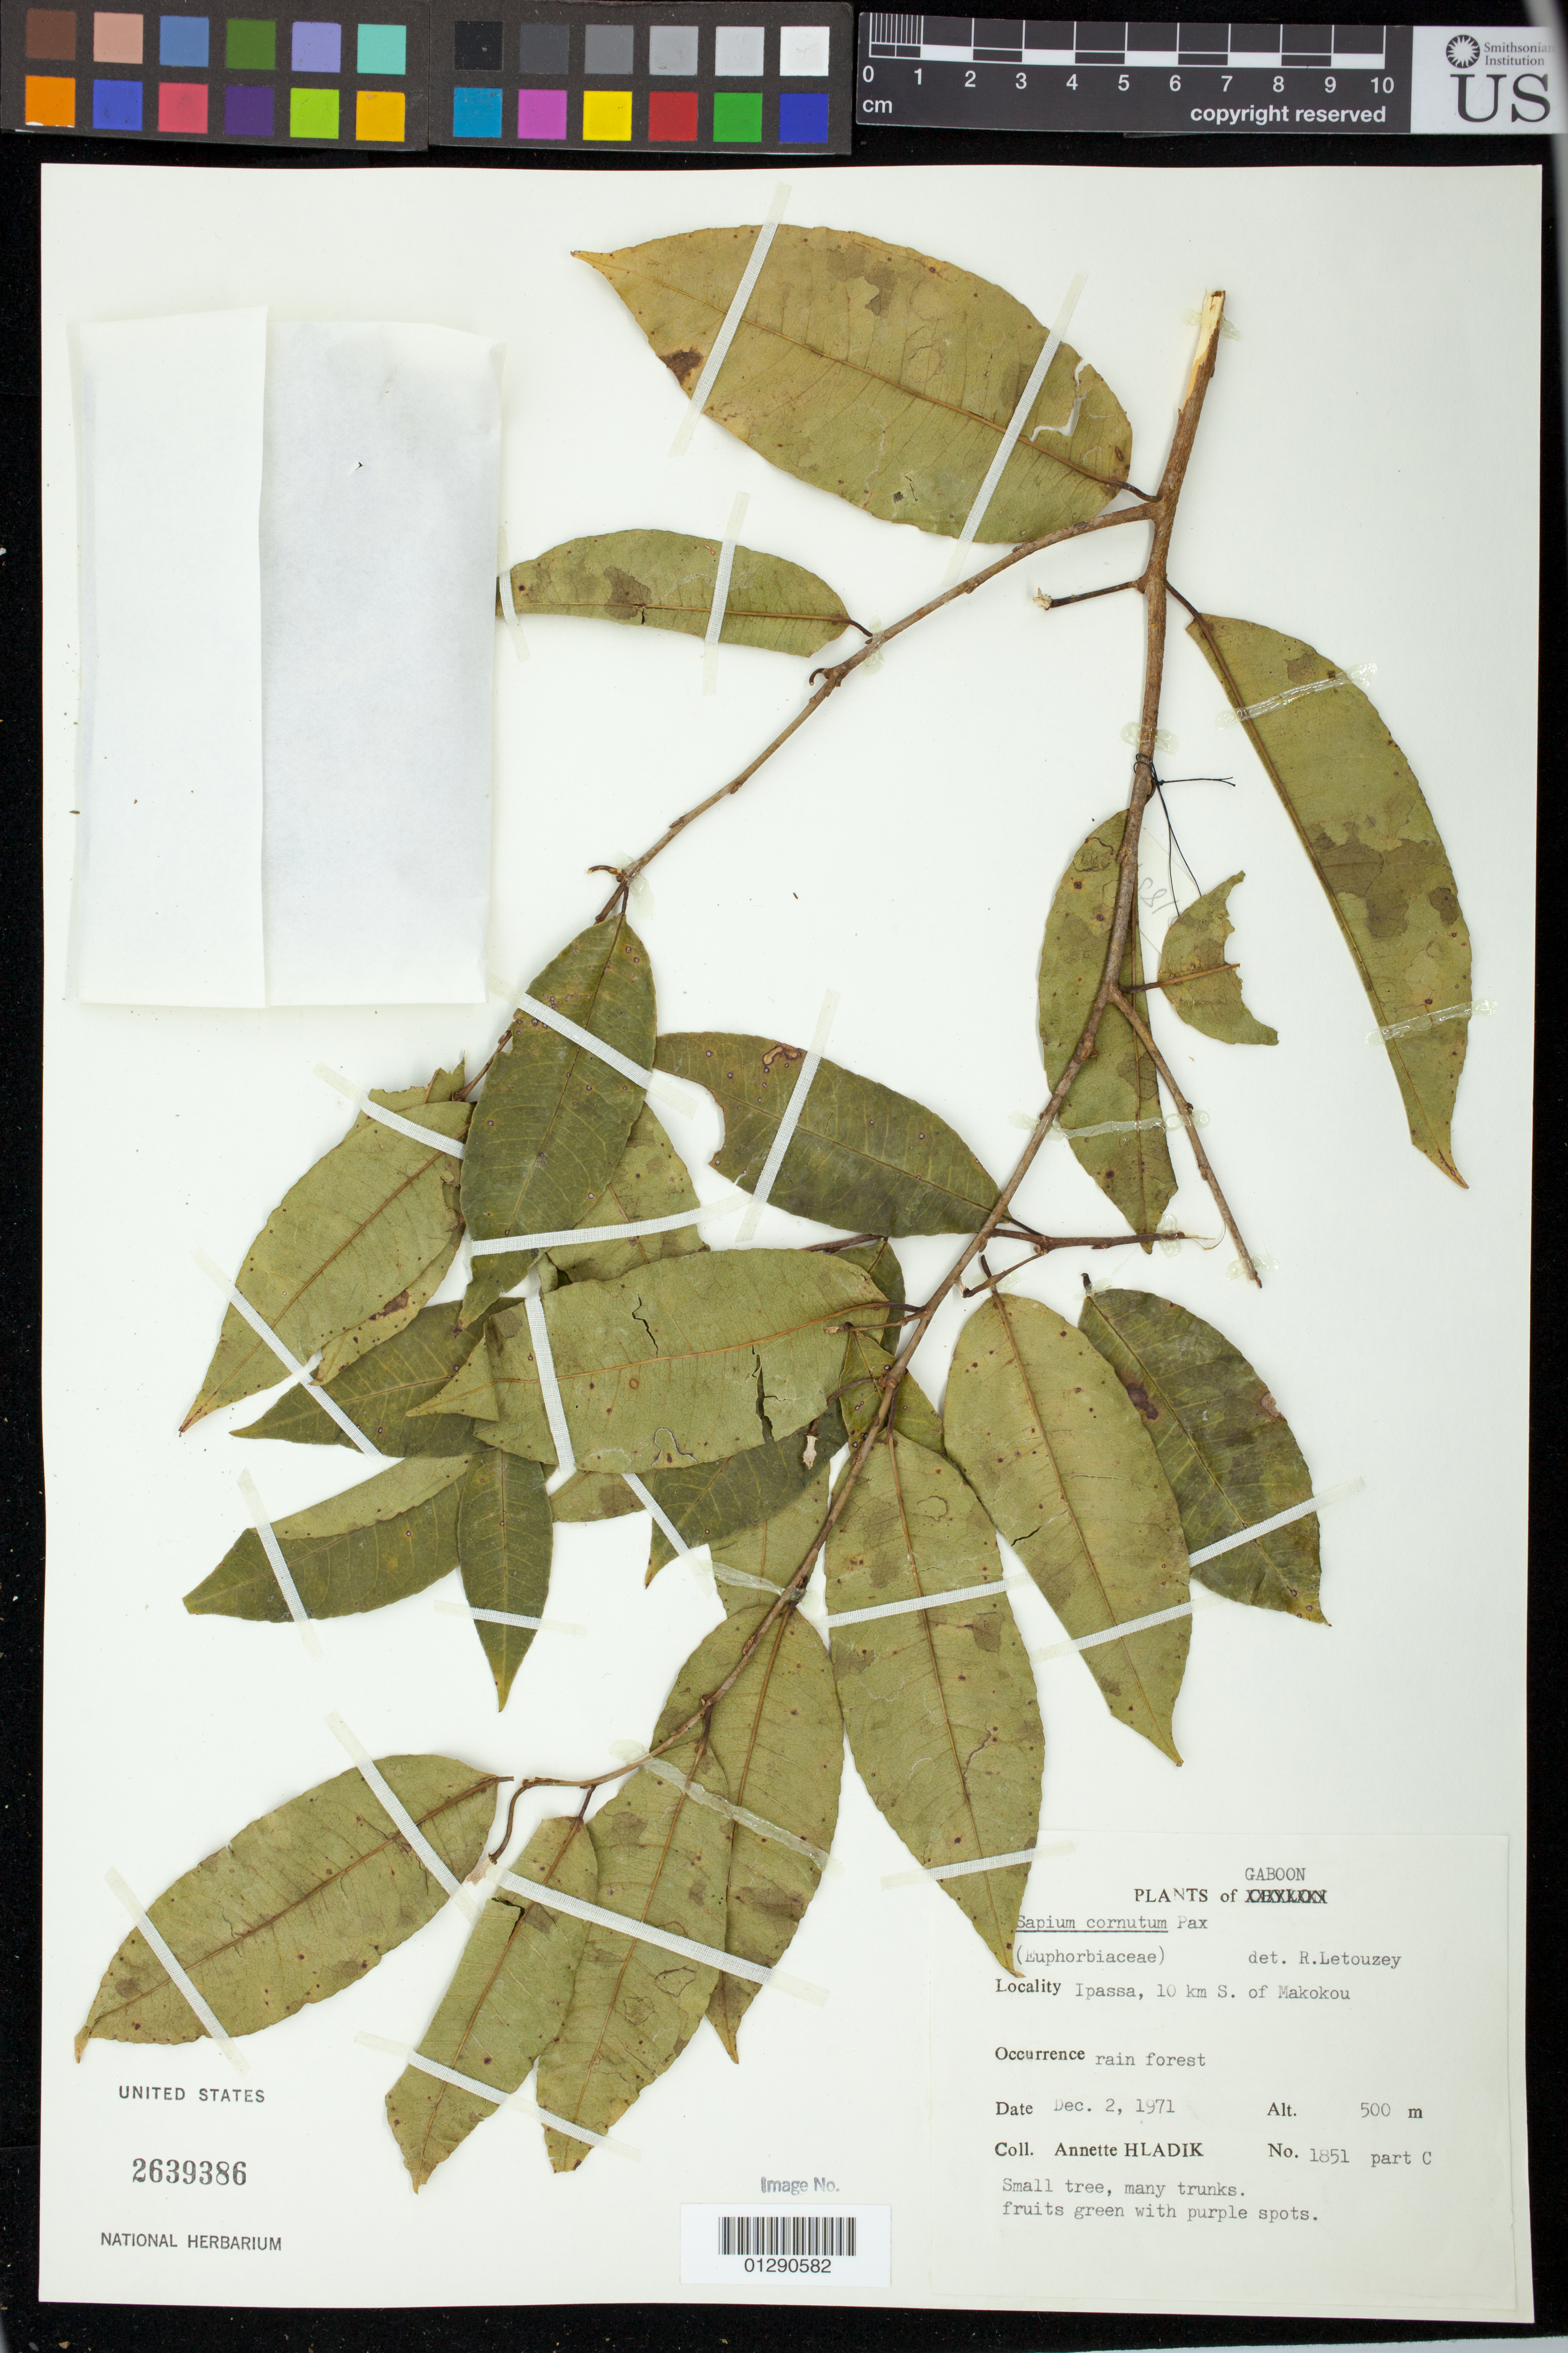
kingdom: Plantae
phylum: Tracheophyta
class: Magnoliopsida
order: Malpighiales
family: Euphorbiaceae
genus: Sapium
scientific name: Sapium cornutum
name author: Pax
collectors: A. Hladik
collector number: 1851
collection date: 1971-12-02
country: Gabon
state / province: Ogooue-Ivindo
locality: Ipasssa, 10 km S. of Makokou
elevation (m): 500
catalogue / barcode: US 2639386